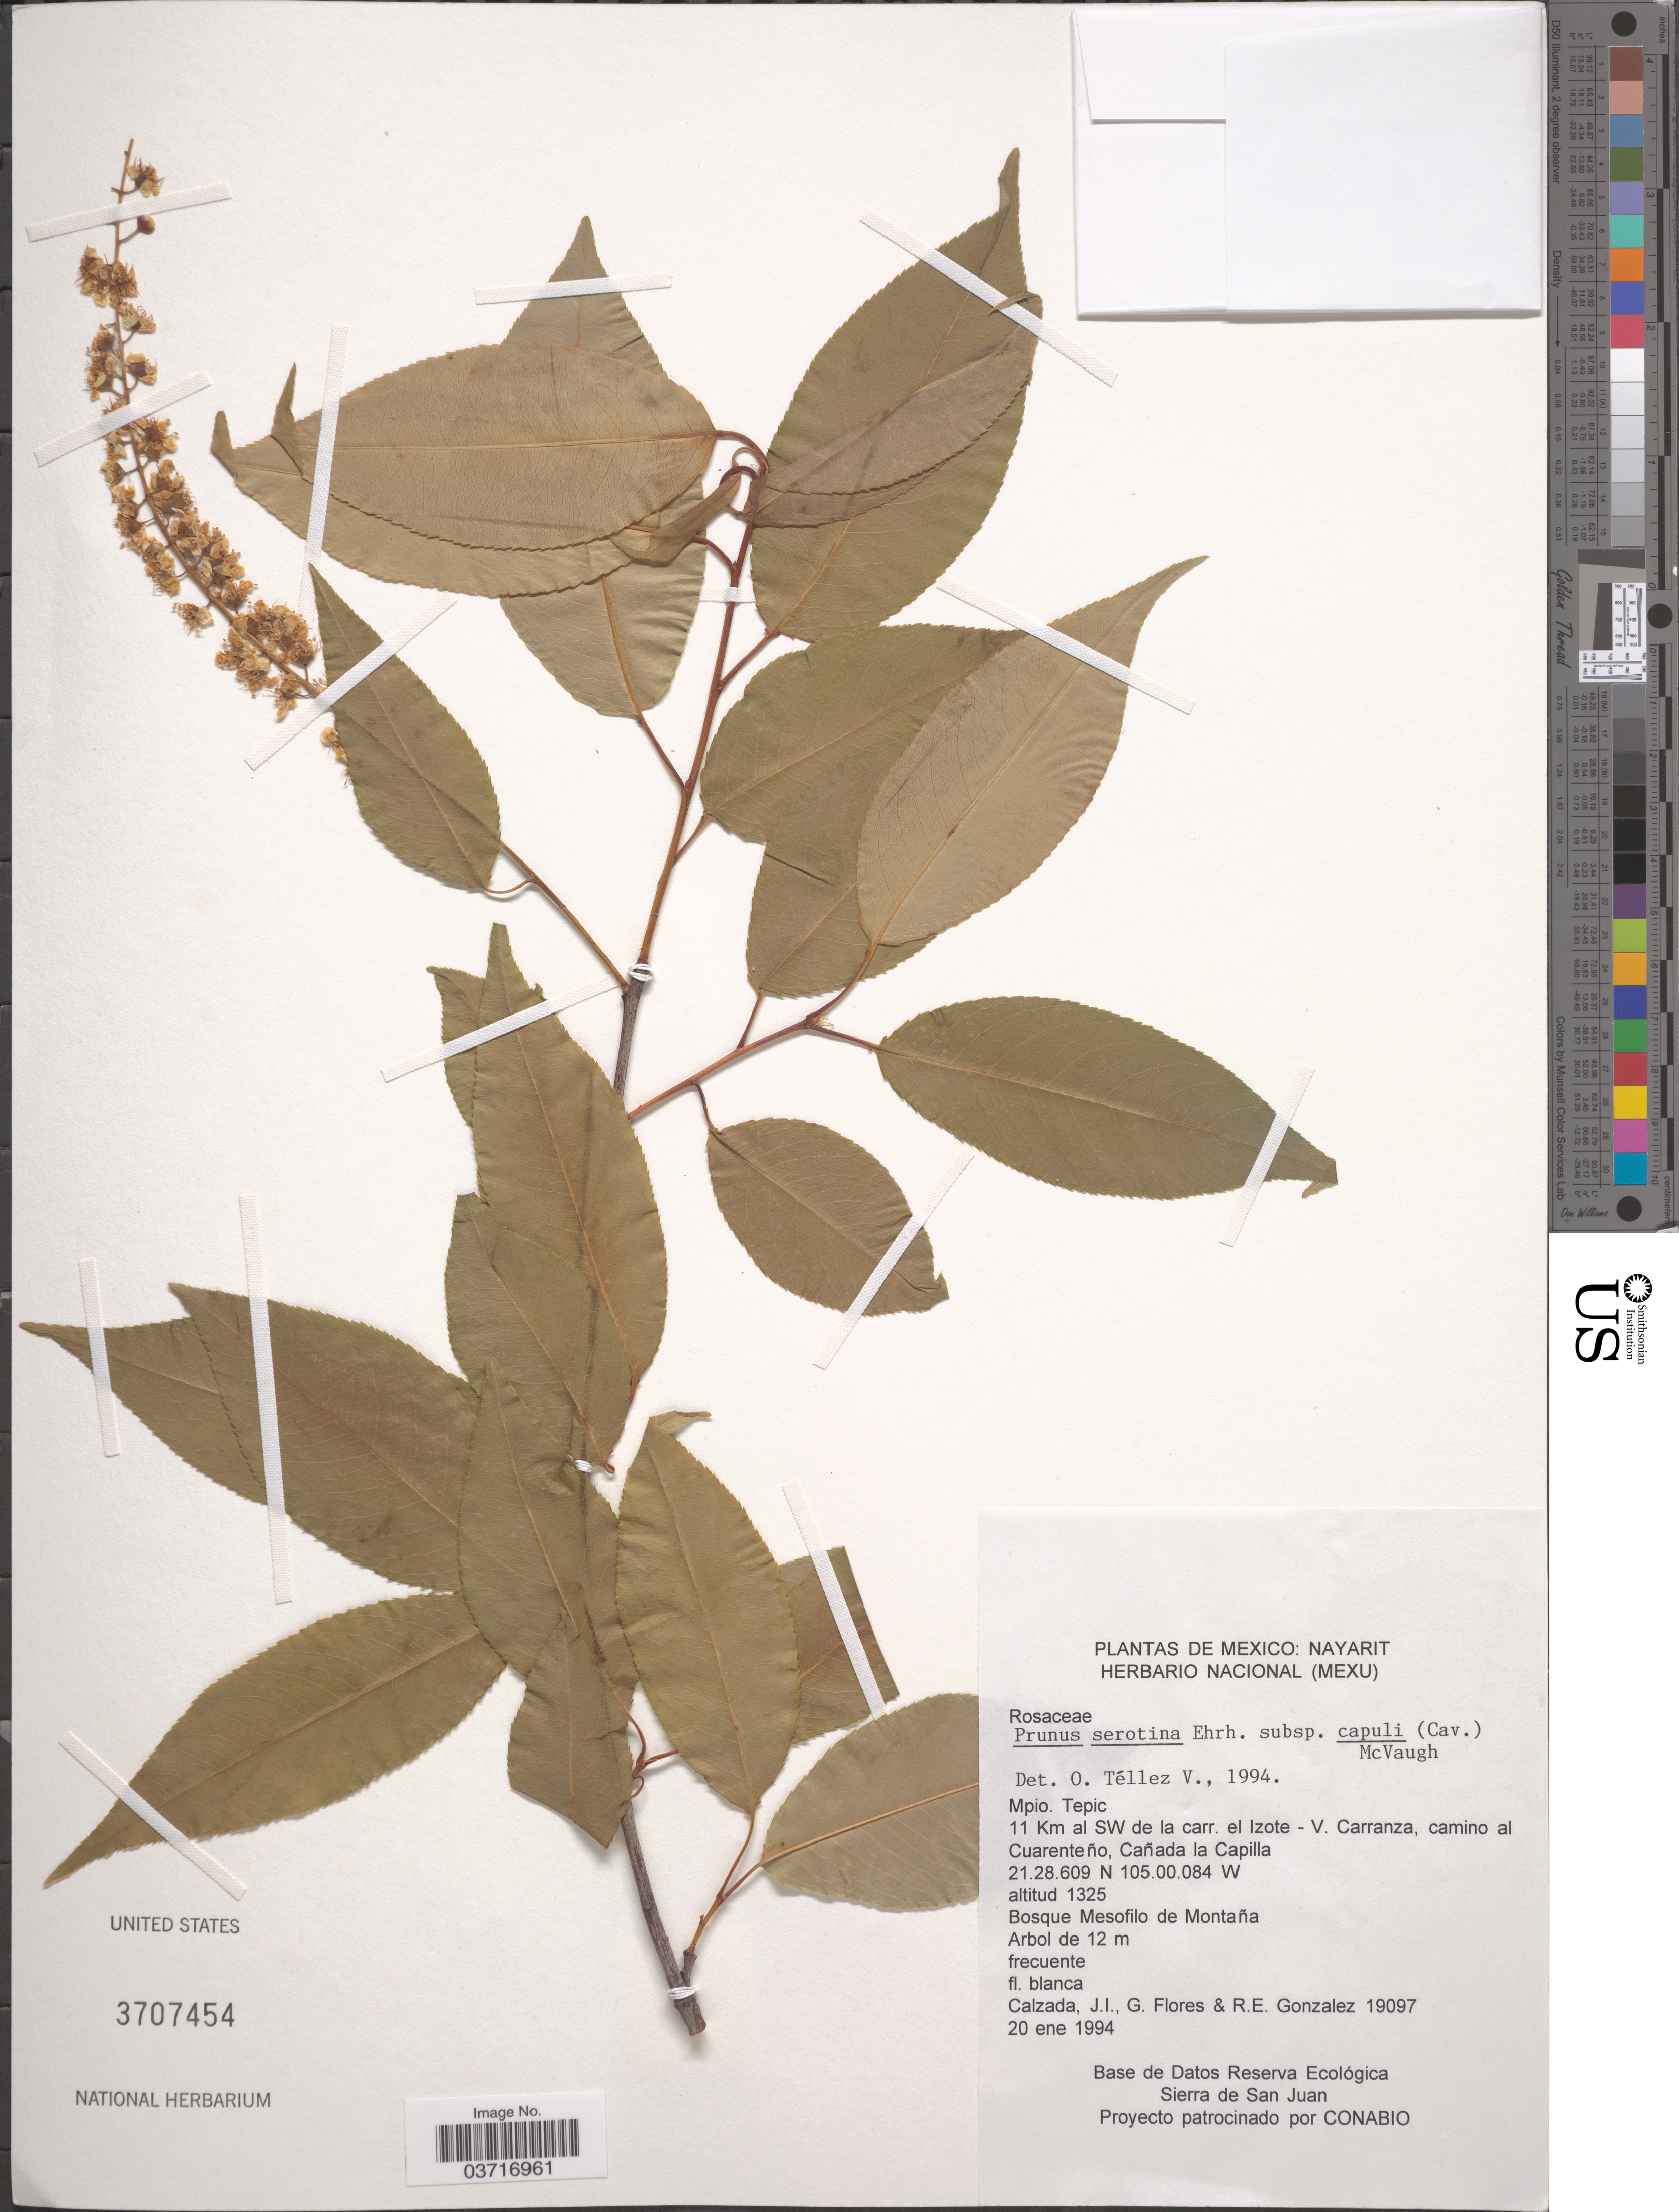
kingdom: Plantae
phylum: Tracheophyta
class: Magnoliopsida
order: Rosales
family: Rosaceae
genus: Prunus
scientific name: Prunus serotina var. salicifolia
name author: (Kunth) Koehne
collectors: J. I. Calzada, G. Flores F. & R. Gonzalez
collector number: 19097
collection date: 1994-01-20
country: Mexico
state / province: Nayarit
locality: Mpio. Tepic. 11 Km al SW de la carr. el Izote - V. Carranza, camino al Cuarenteño, Cañada la Capilla. Bosque Mesofilo de Montaña.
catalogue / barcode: US 3707454